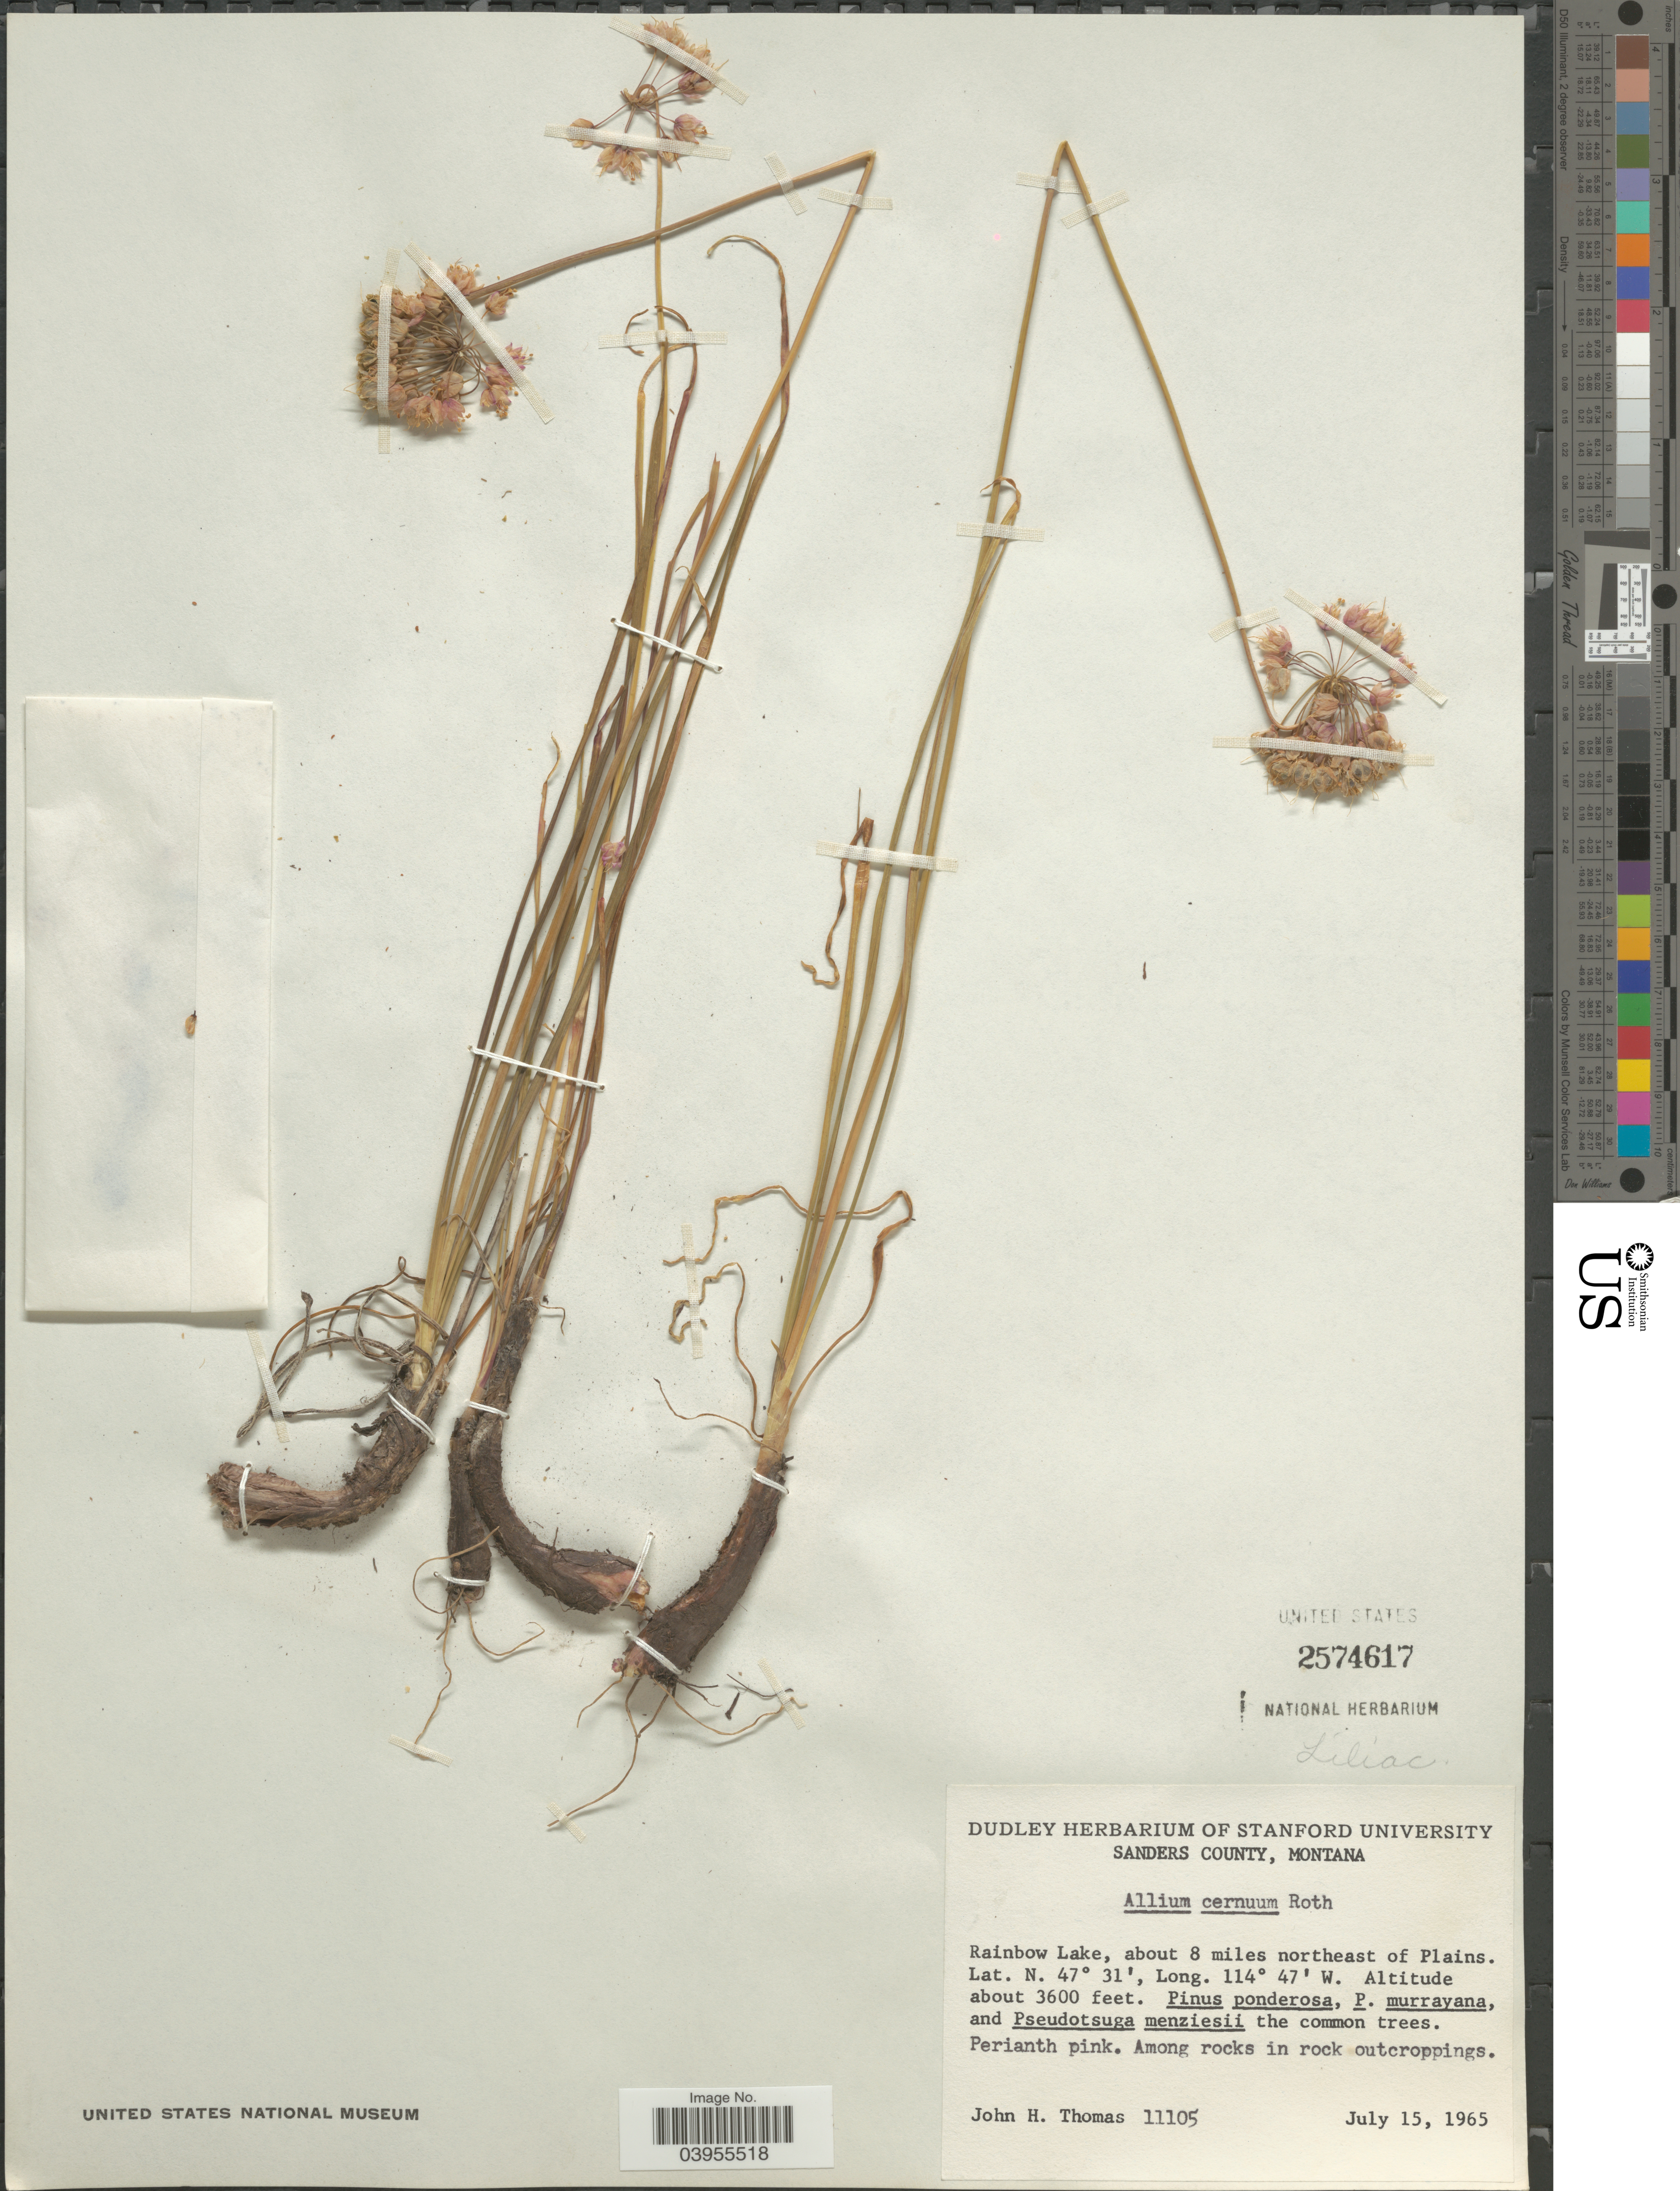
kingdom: Plantae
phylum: Tracheophyta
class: Liliopsida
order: Asparagales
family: Amaryllidaceae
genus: Allium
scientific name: Allium cernuum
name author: Roth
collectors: J. H. Thomas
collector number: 11105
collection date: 1965-07-15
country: United States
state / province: Montana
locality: Sanders County. Rainbow Lake, about 8 miles northeast of Plains.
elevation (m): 1097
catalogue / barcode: US 2574617